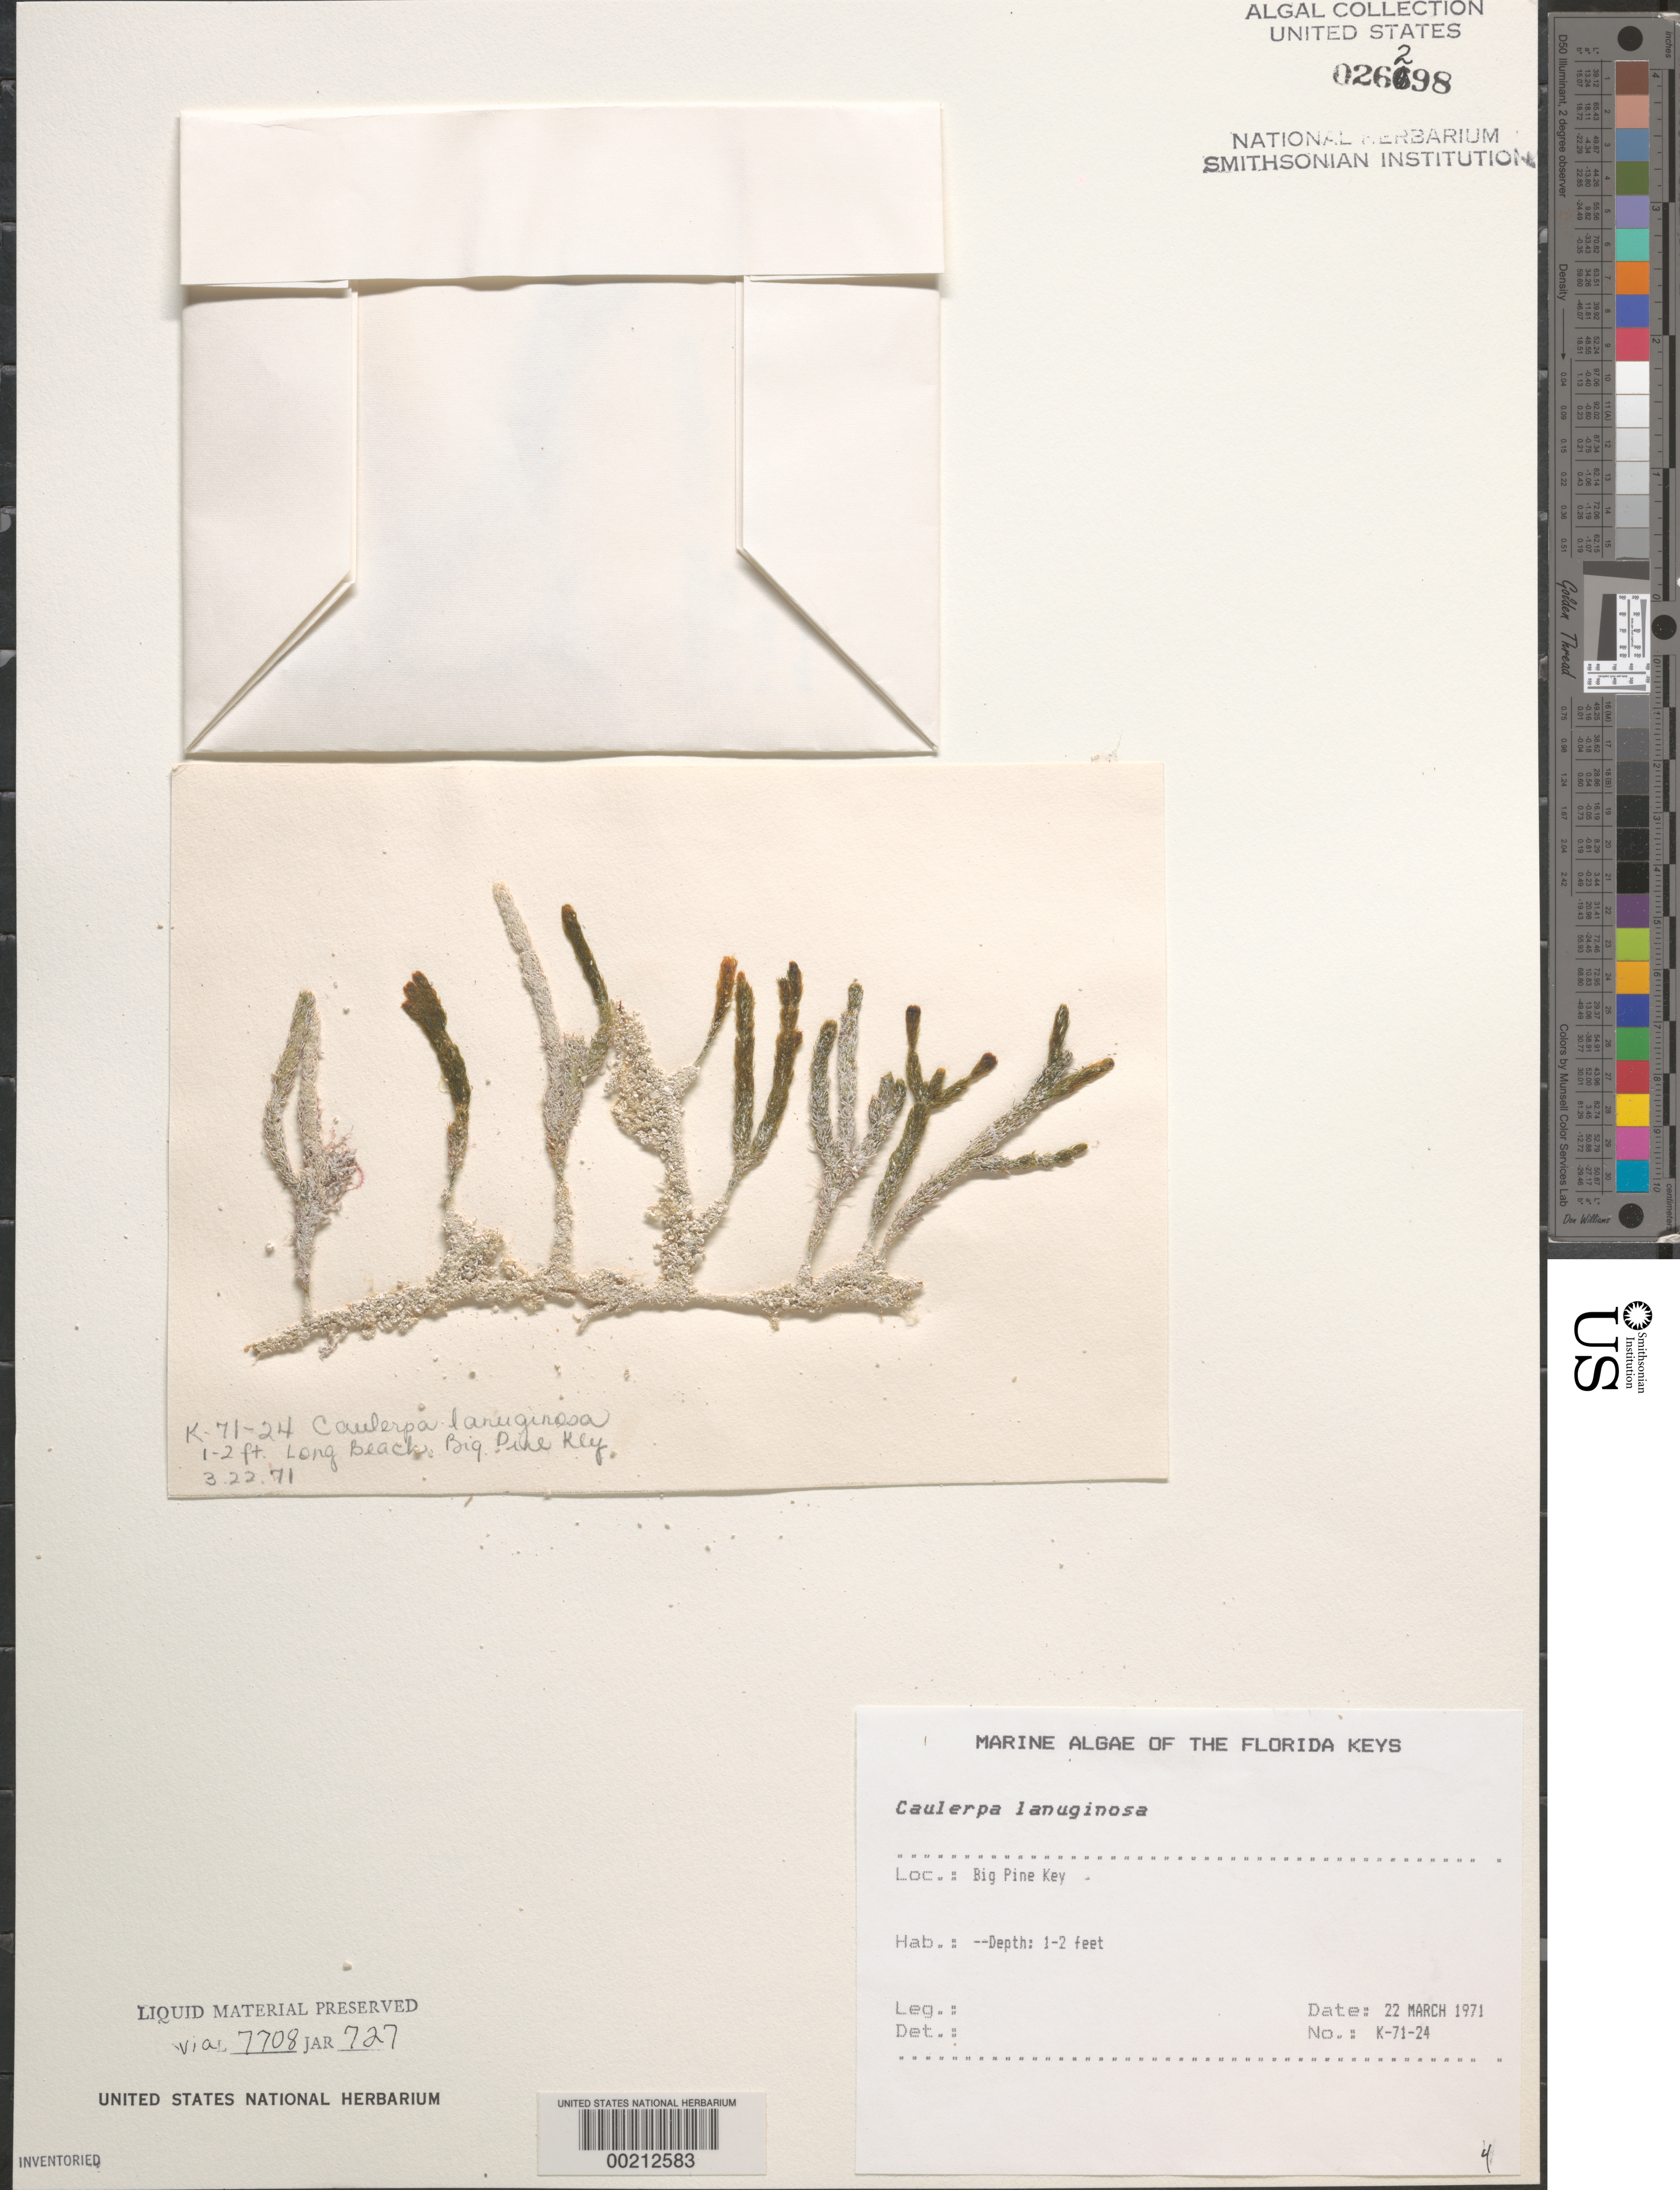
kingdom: Plantae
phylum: Chlorophyta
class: Ulvophyceae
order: Bryopsidales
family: Caulerpaceae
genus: Caulerpa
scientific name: Caulerpa lanuginosa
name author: J. Agardh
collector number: K-71-24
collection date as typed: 22 Mar 1971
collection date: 1971-03-22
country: United States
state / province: Florida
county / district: Monroe County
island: Big Pine Key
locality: Long Beach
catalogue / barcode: US 26298